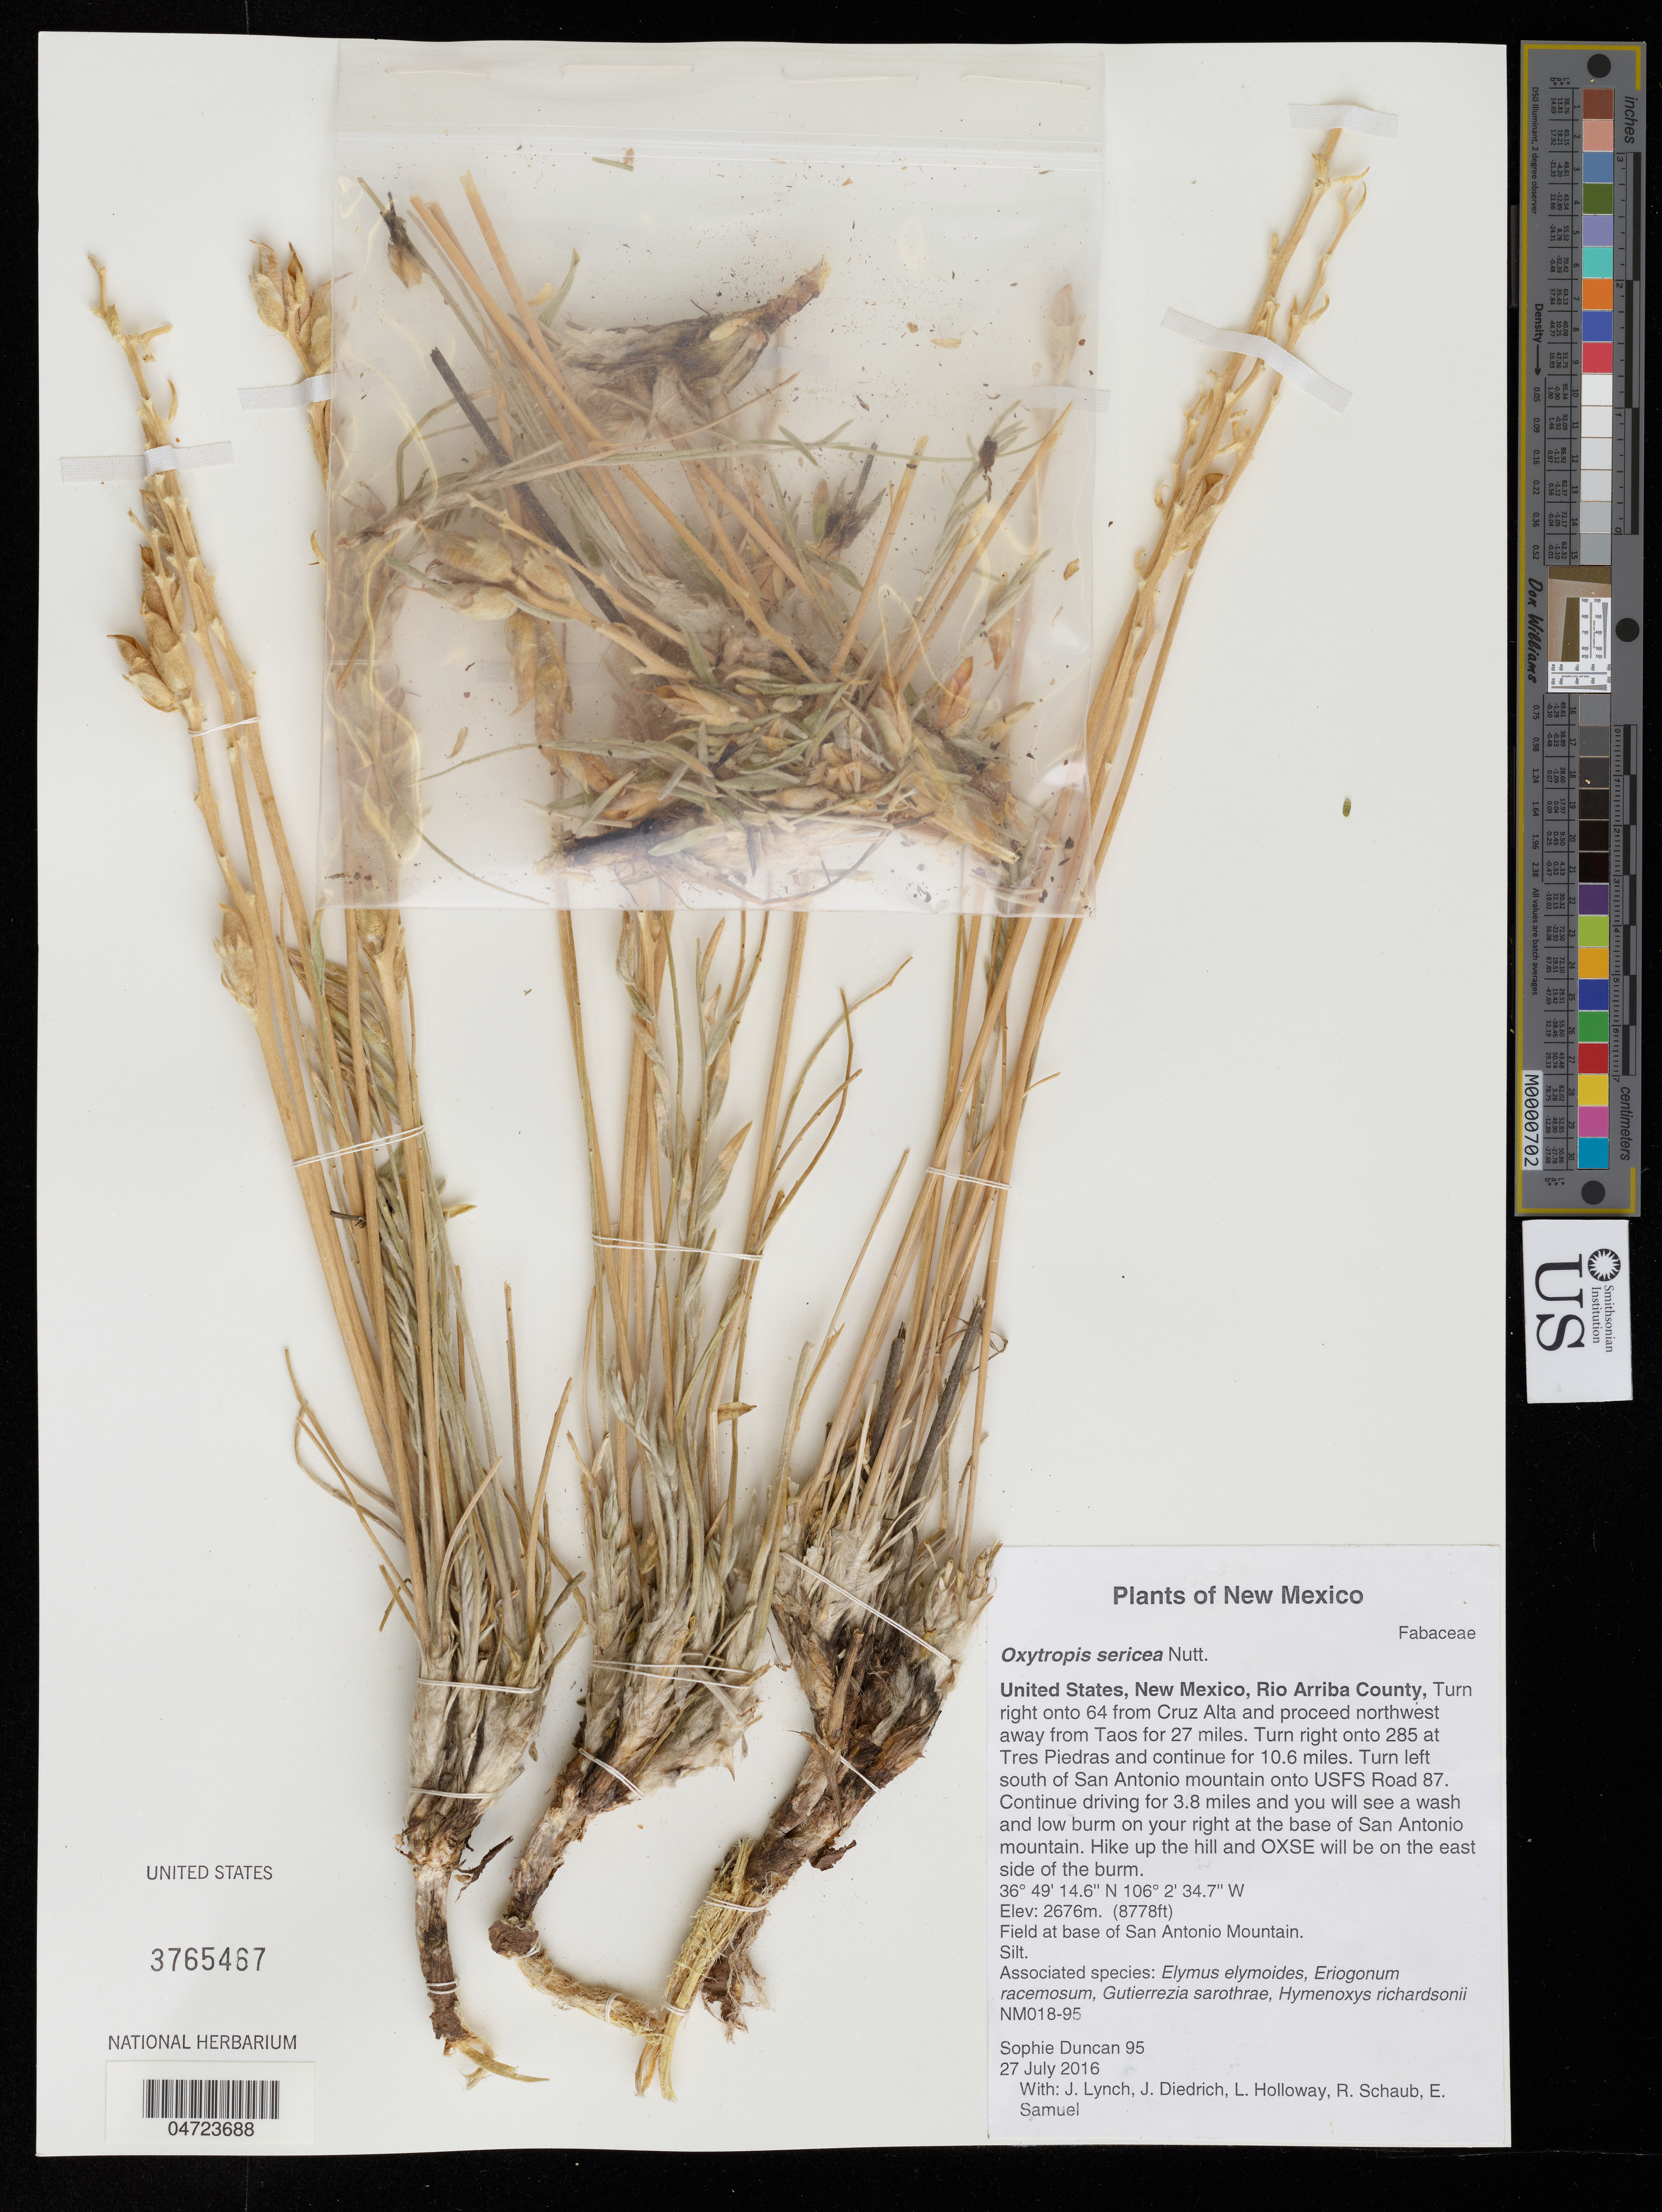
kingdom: Plantae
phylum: Tracheophyta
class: Magnoliopsida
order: Fabales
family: Fabaceae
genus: Oxytropis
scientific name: Oxytropis sericea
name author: Nutt.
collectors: S. Duncan, J. Lynch, J. Diedrich, L. Holloway & et al.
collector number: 95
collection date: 2016-07-27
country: United States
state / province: New Mexico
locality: Rio Arriba County, Turn right onto 64 from Cruz Alta and proceed northwest away from Taos for 27 miles. Turn right onto 285 at Tres Piedras and continue for 10.6 miles. Turn left south of San Antonio mountain onto USFS Road 87. Continue driving for 3.8 miles and you will see a wash and low burm on your right at the base of San Antonio mountain. Hike up the hill and OXSE will be on the east side of the burm.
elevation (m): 2676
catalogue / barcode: US 3765467